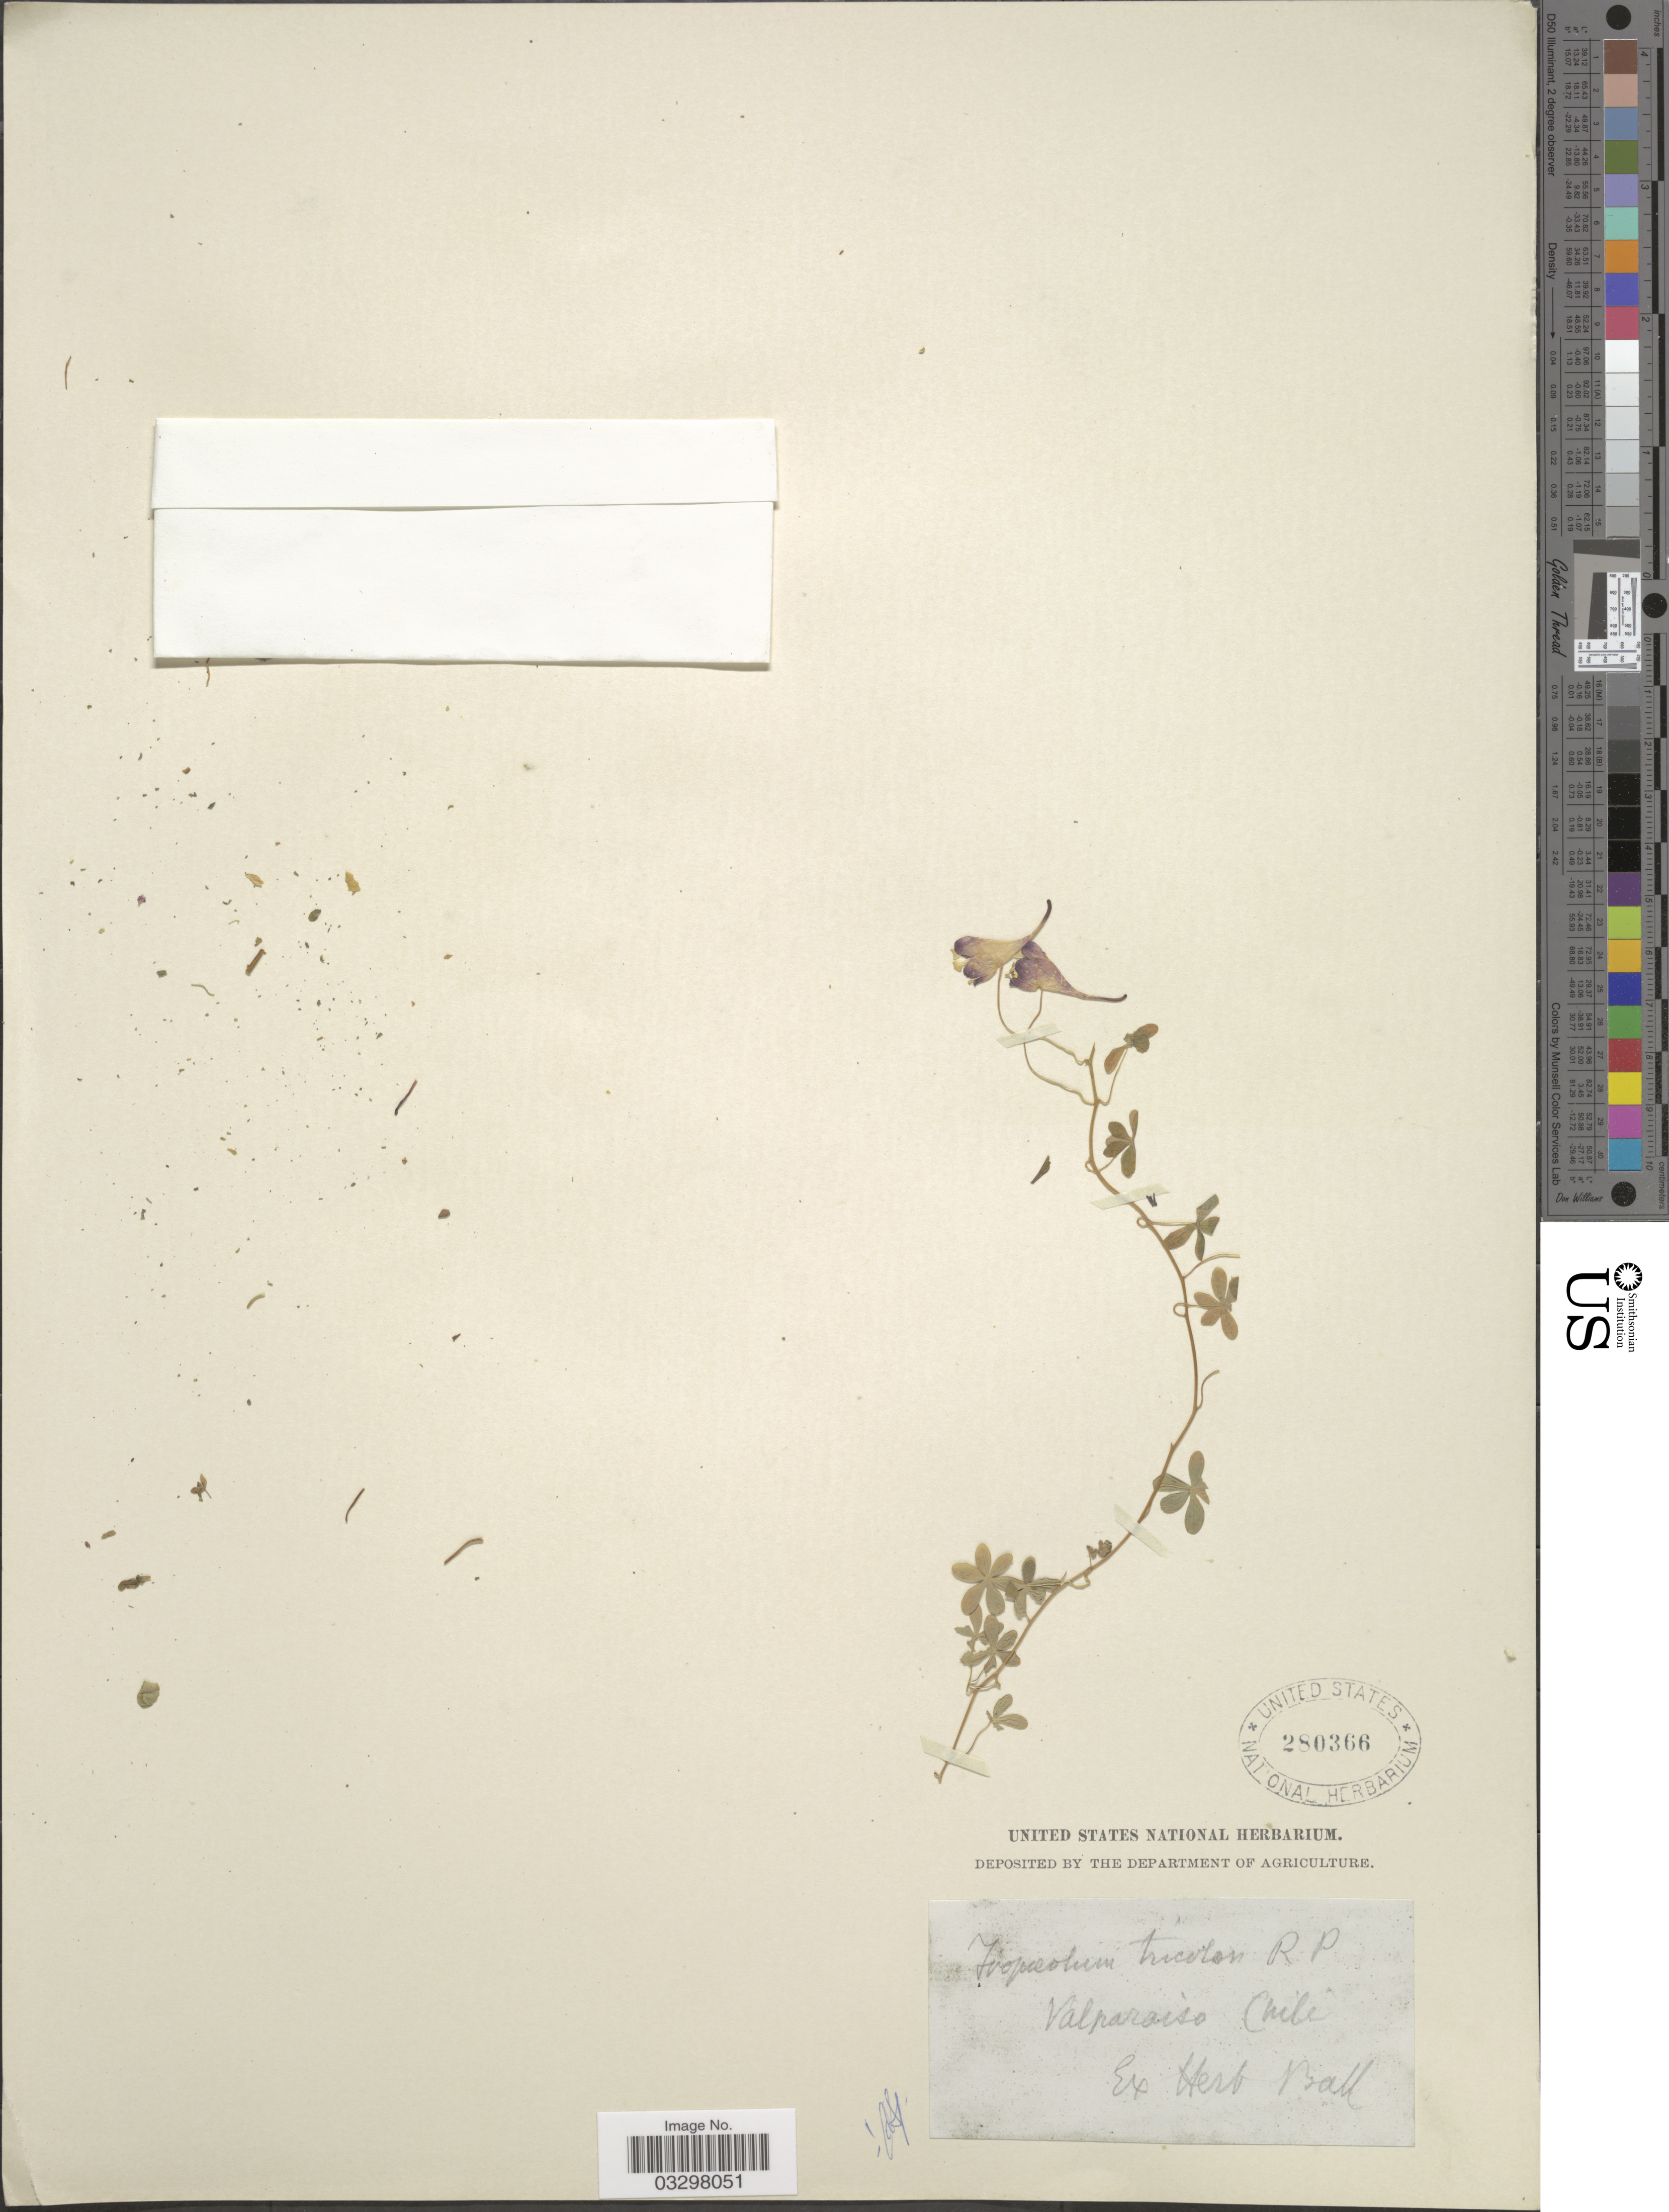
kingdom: Plantae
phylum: Tracheophyta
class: Magnoliopsida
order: Brassicales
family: Tropaeolaceae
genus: Tropaeolum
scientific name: Tropaeolum tricolor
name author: Sweet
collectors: ex herb. Ball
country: Chile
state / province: Valparaíso (V)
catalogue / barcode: US 280366